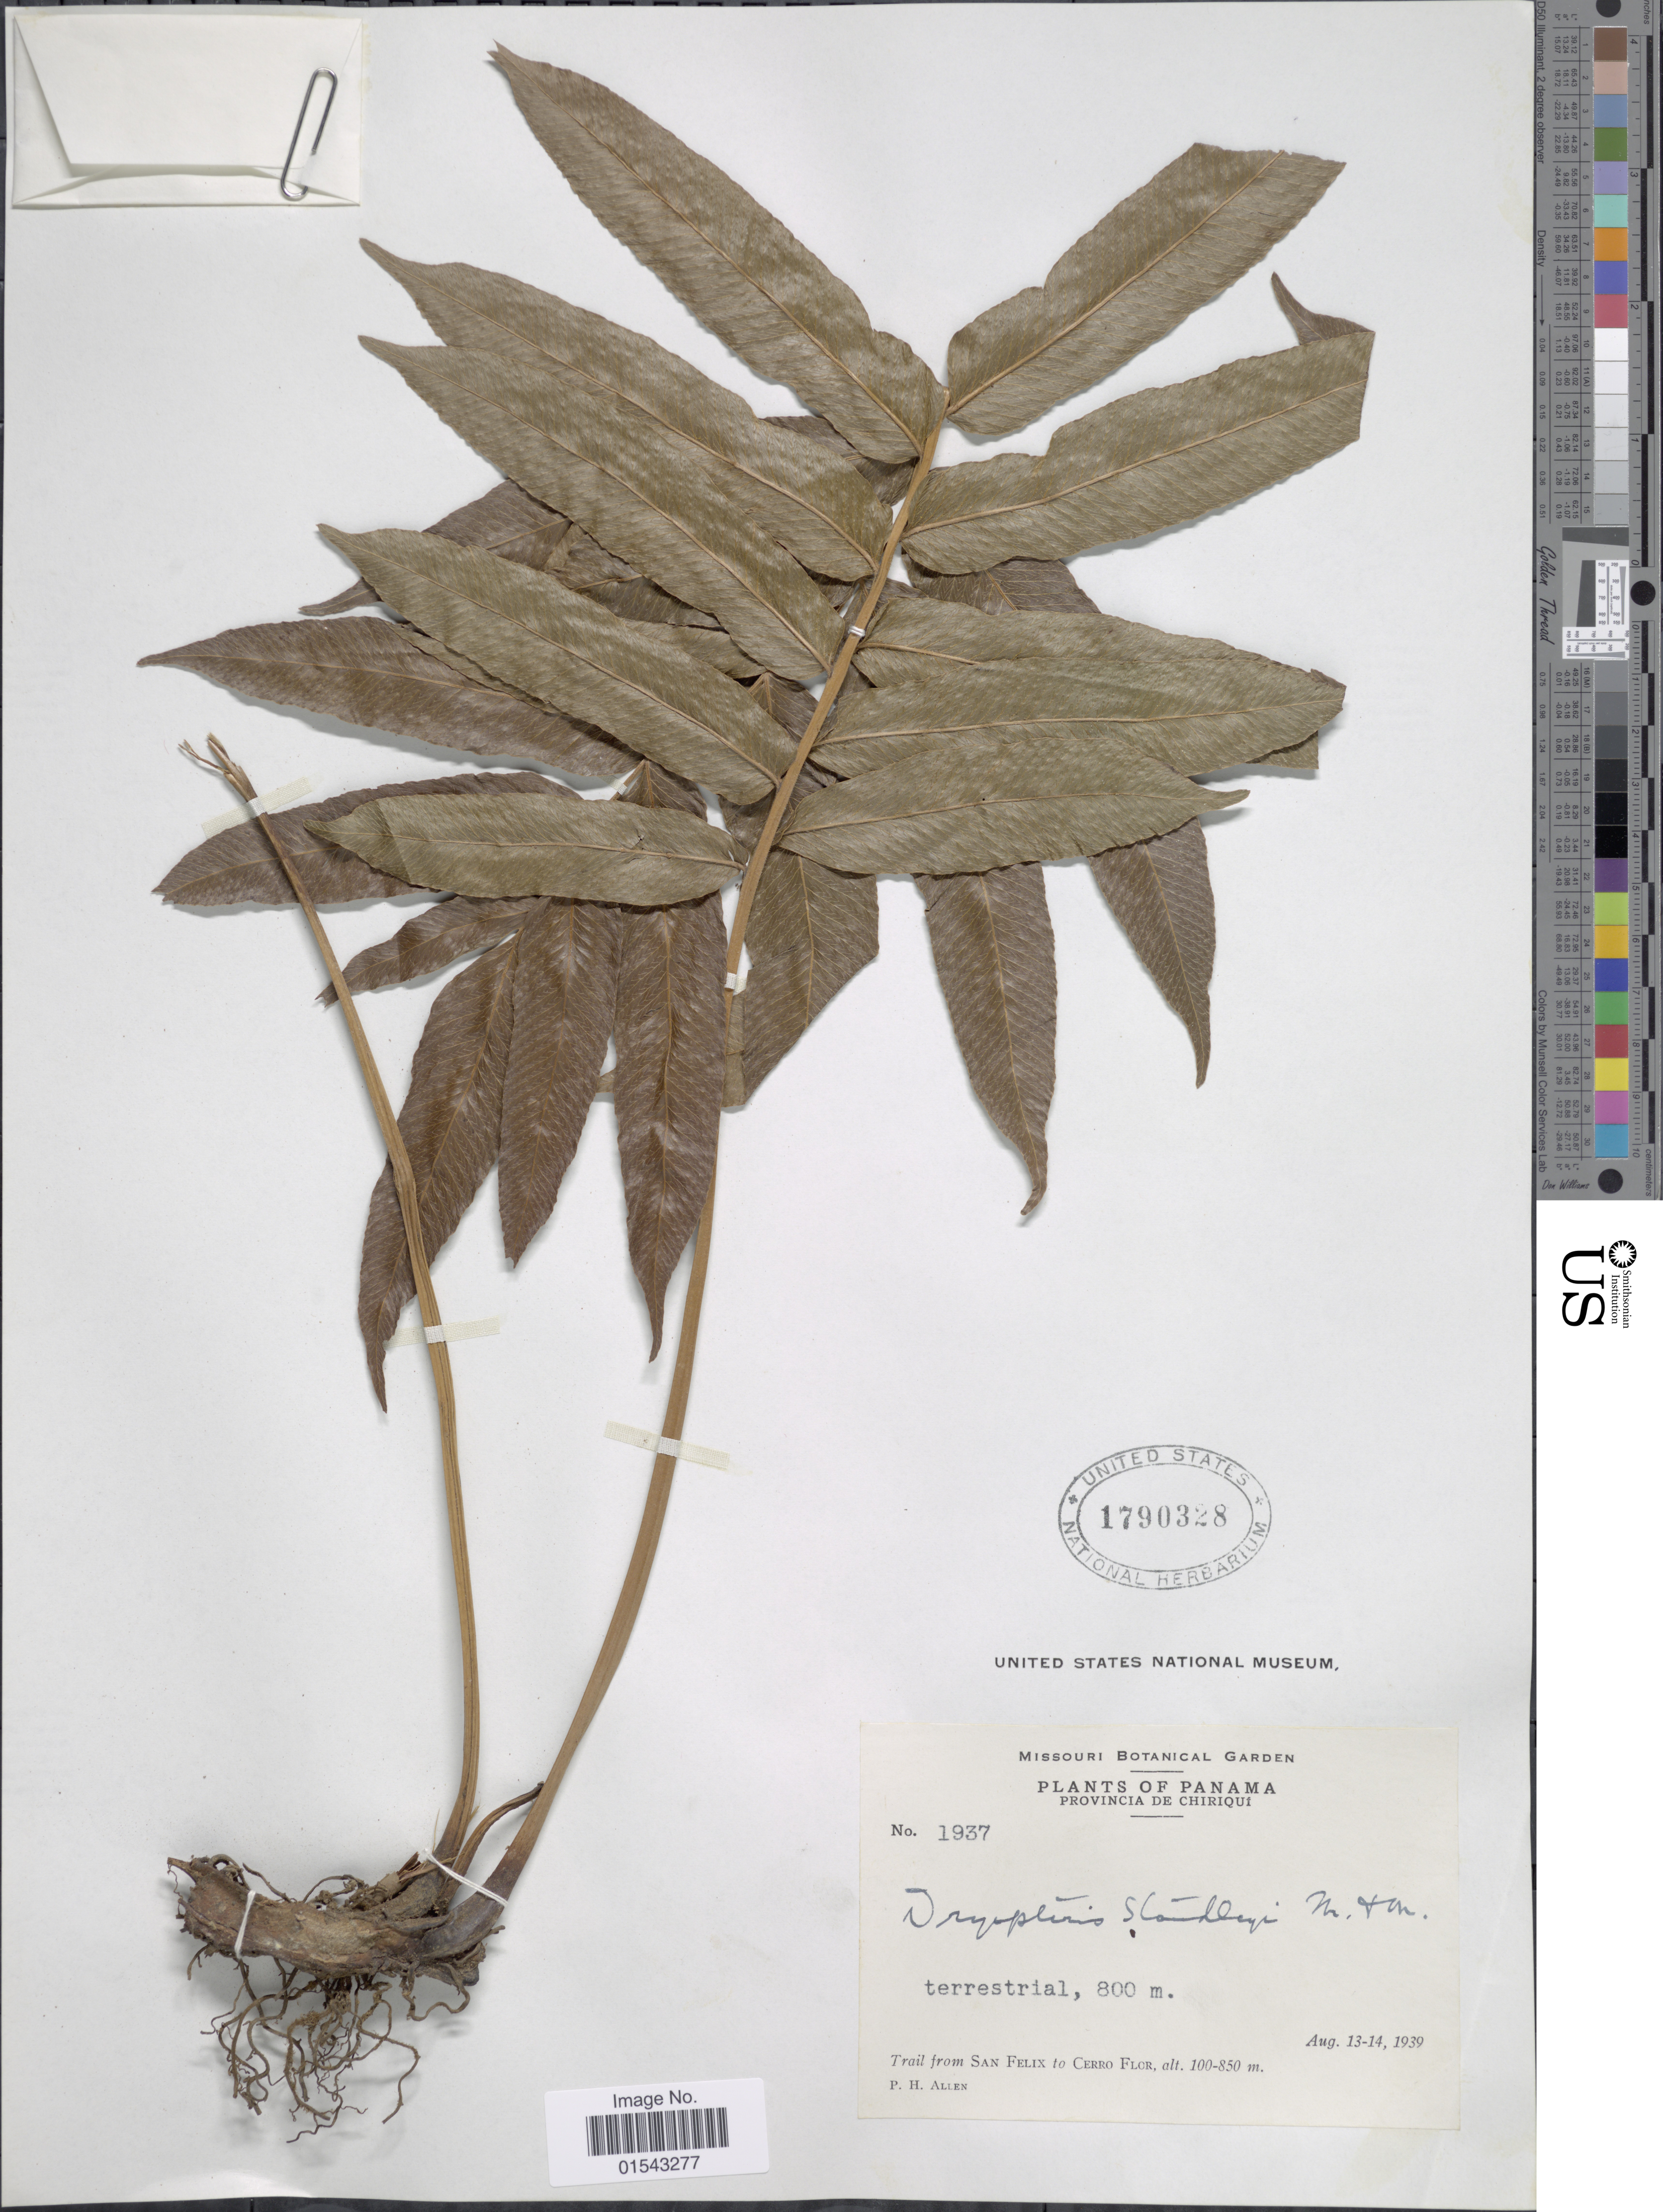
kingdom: Plantae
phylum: Tracheophyta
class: Polypodiopsida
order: Polypodiales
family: Thelypteridaceae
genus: Meniscium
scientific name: Meniscium standleyi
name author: (Maxon & C.V. Morton) Pic. Serm.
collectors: P. H. Allen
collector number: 1937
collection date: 1939-08-13/1939-08-14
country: Panama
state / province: Chiriqui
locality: Panama, Provincia De Chiriqui, trail from San Felix to Cerro Flor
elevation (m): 100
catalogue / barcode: US 1790328